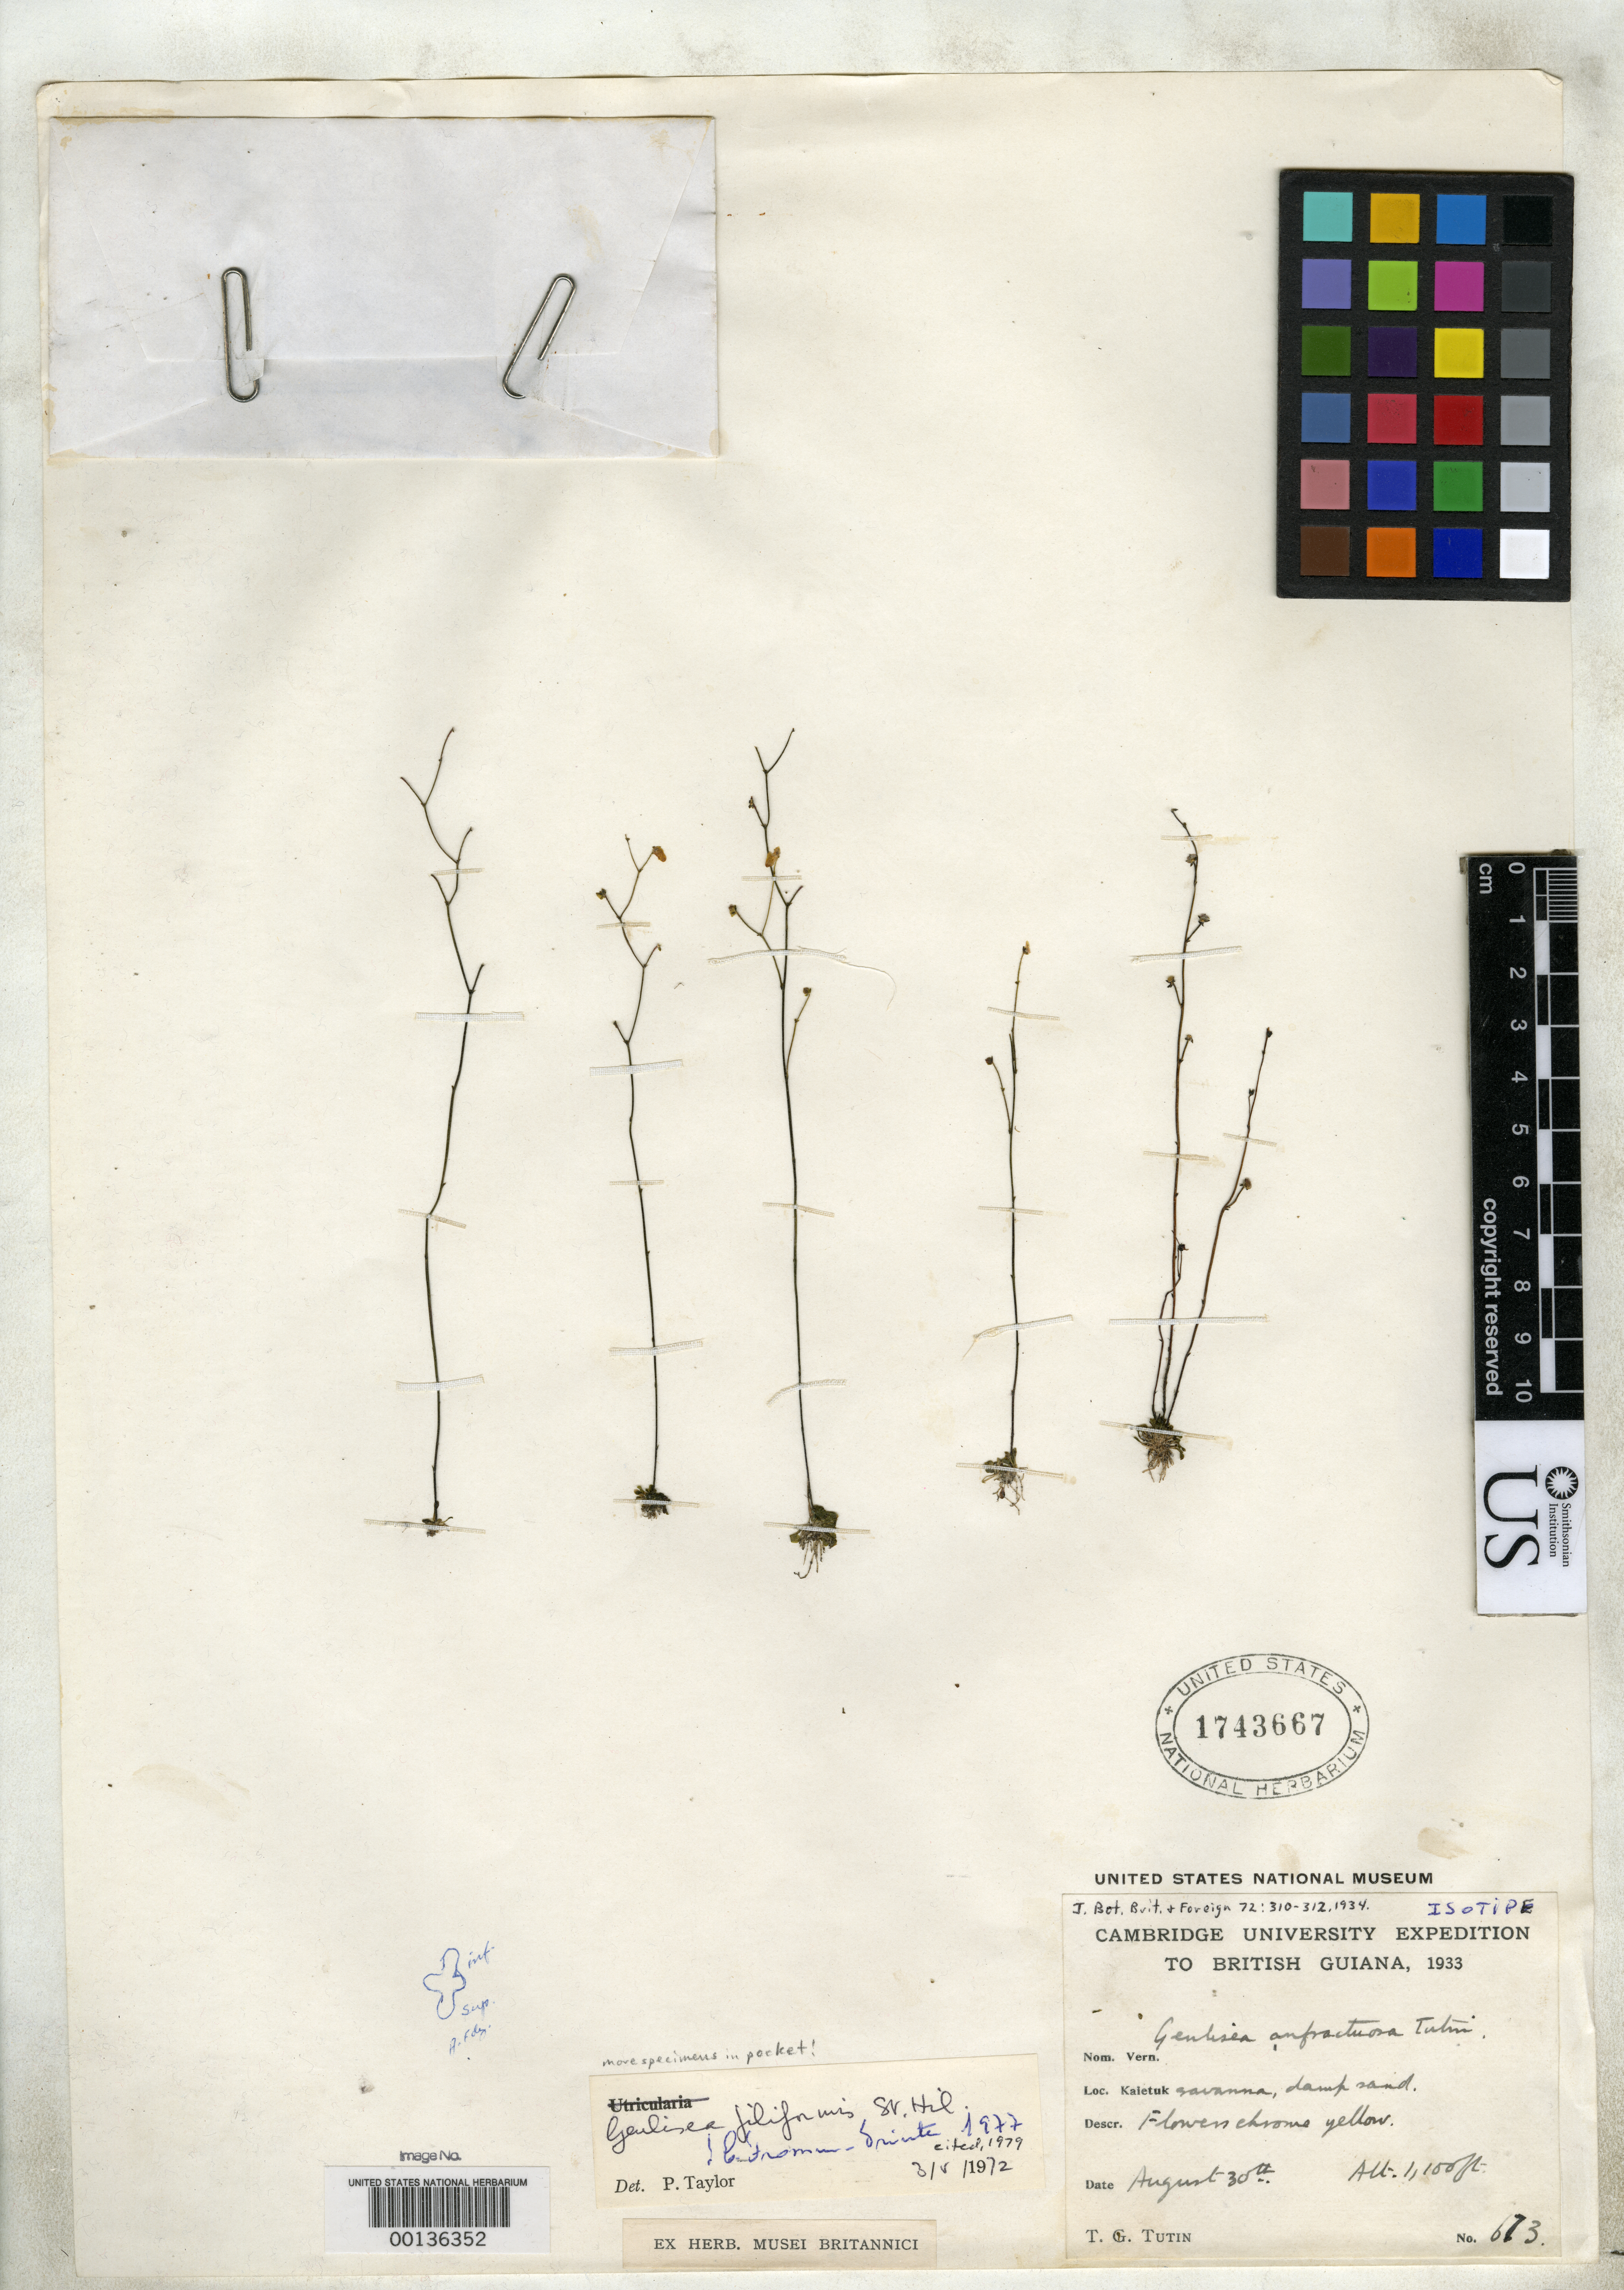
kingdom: Plantae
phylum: Tracheophyta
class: Magnoliopsida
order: Lamiales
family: Lentibulariaceae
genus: Genlisea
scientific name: Genlisea anfractuosa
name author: Tutin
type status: Isotype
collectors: T. G. Tutin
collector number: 673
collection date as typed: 30 Aug 1933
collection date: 1933-08-30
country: Guyana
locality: Kaietuk, Potaro River, Savanna; alt. 1100 ft.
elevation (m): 335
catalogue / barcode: US 1743667